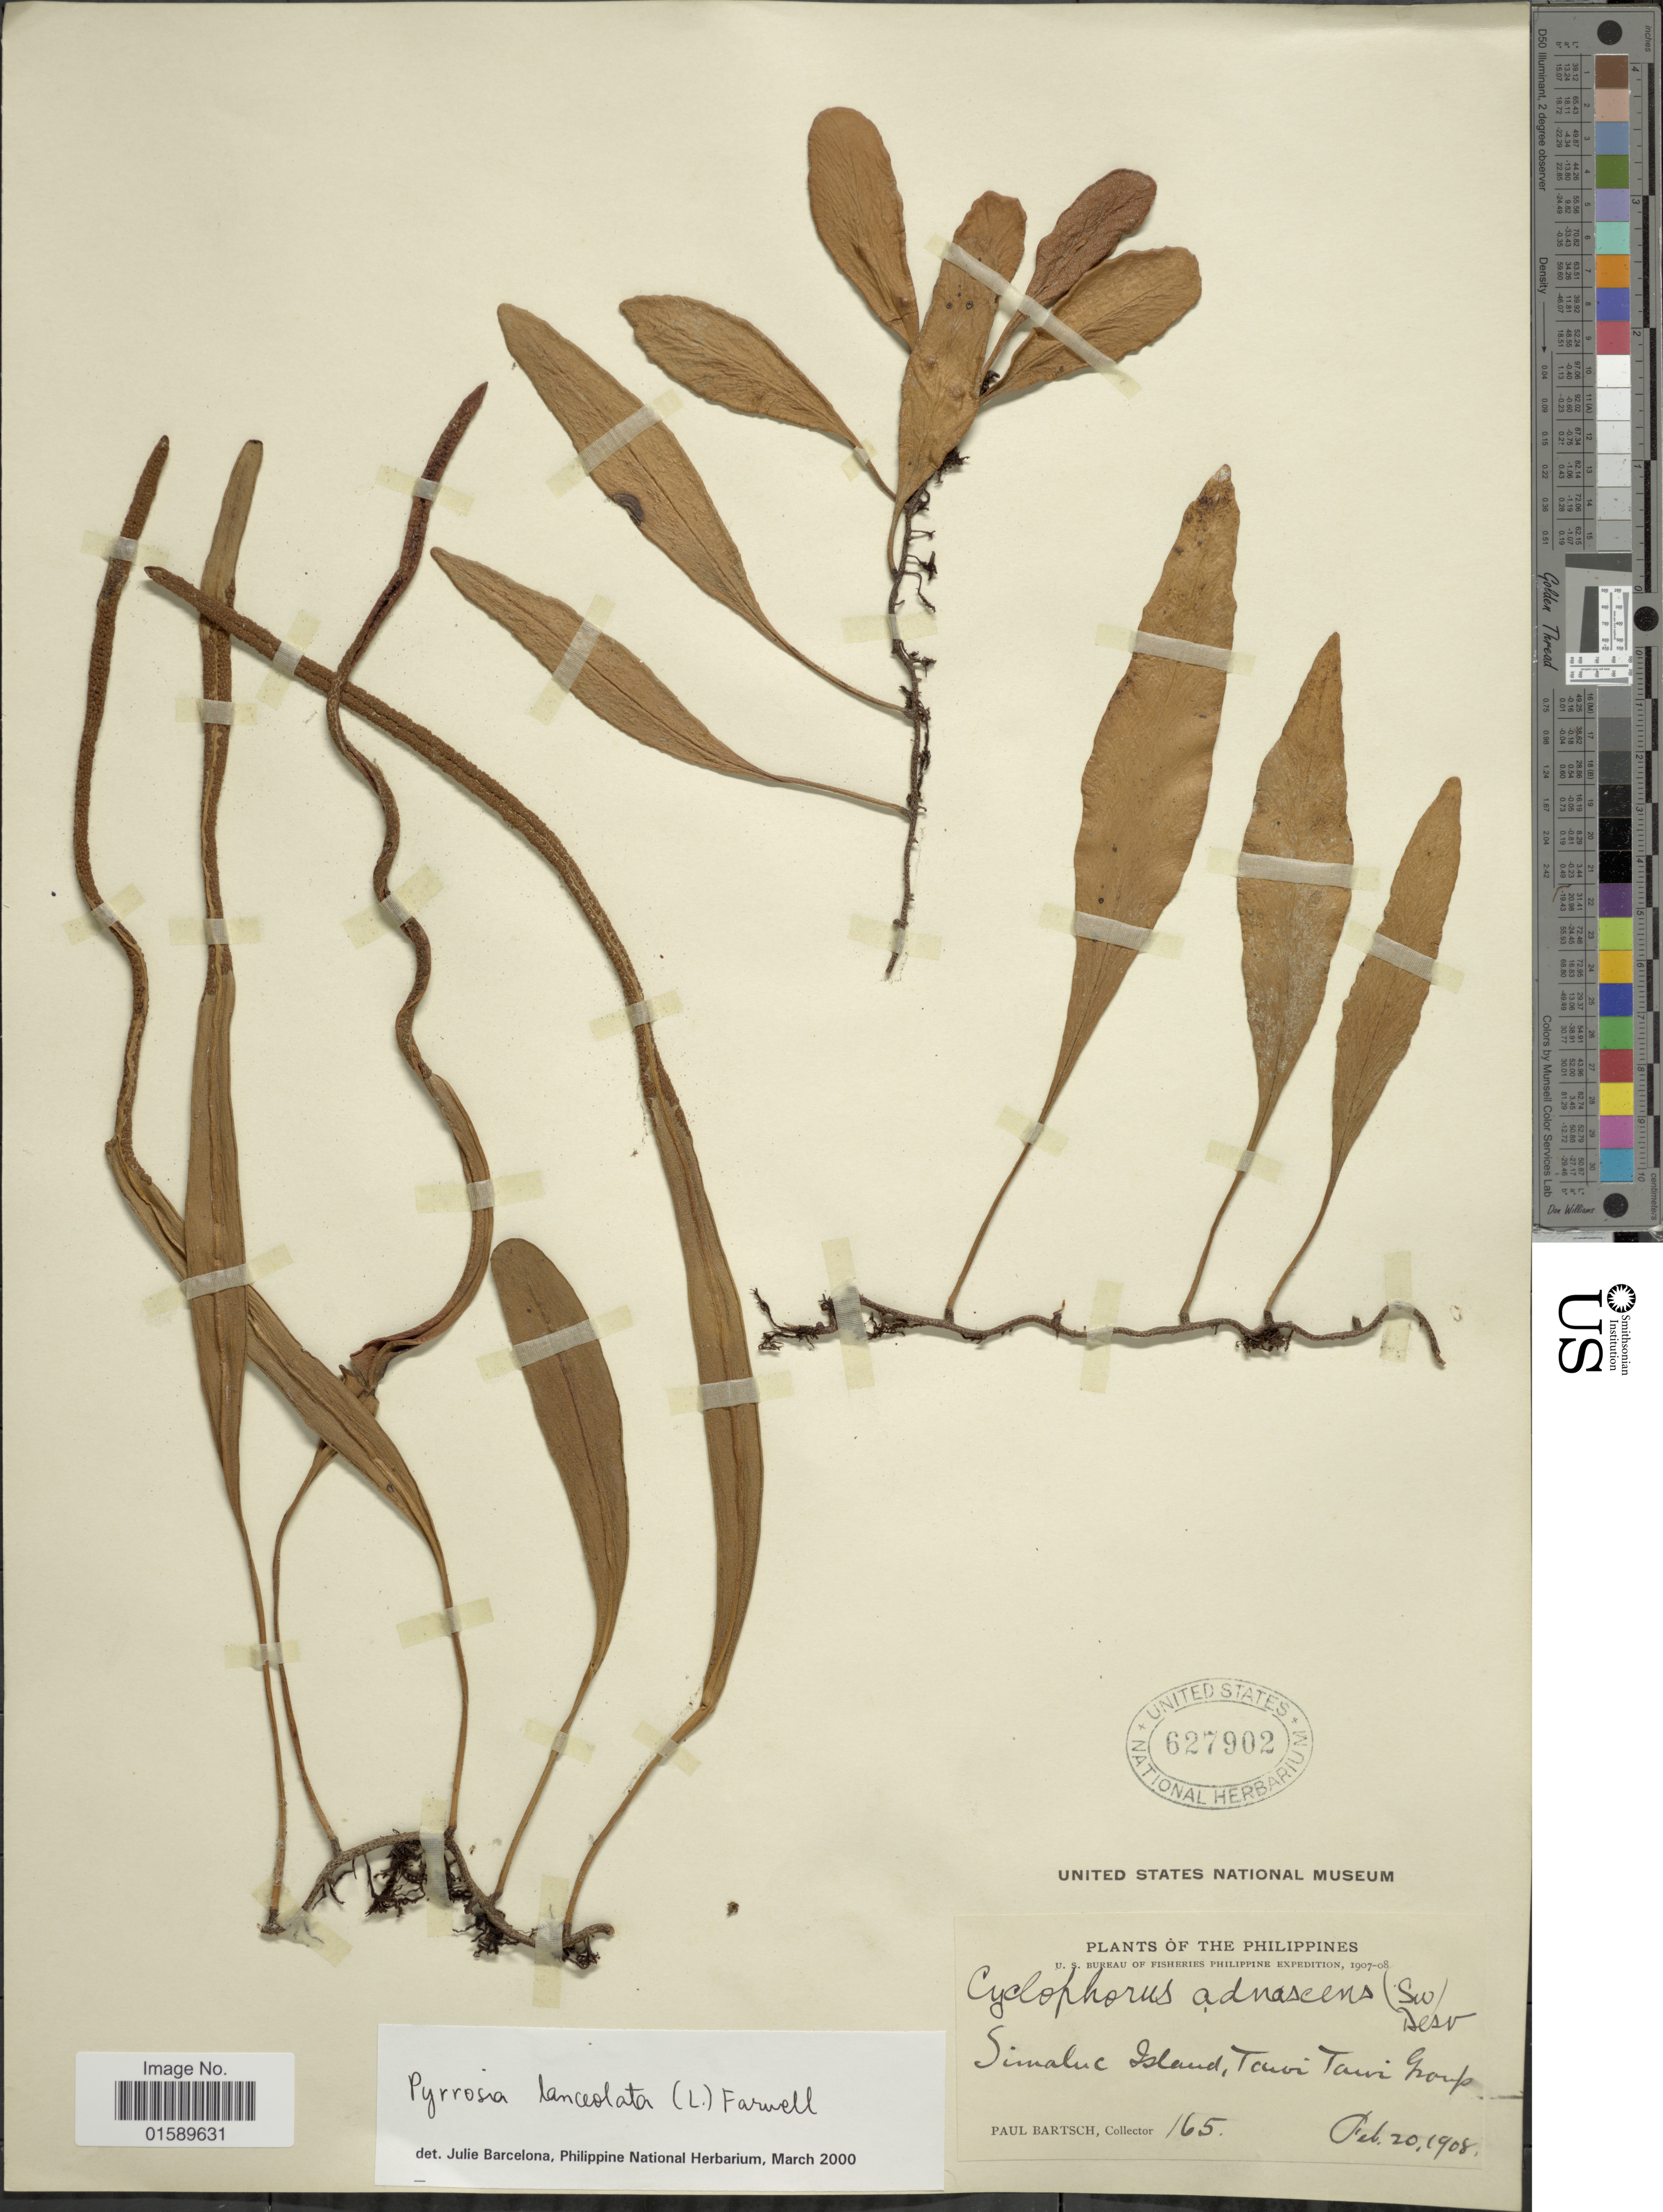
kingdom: Plantae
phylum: Tracheophyta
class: Polypodiopsida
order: Polypodiales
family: Polypodiaceae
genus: Pyrrosia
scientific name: Pyrrosia lanceolata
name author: (L.) Farw.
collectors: P. Bartsch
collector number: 165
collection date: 1908-02-20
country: Philippines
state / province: Muslim Mindanao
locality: Simaluc Island, Tawi Tawi Group.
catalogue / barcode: US 627902